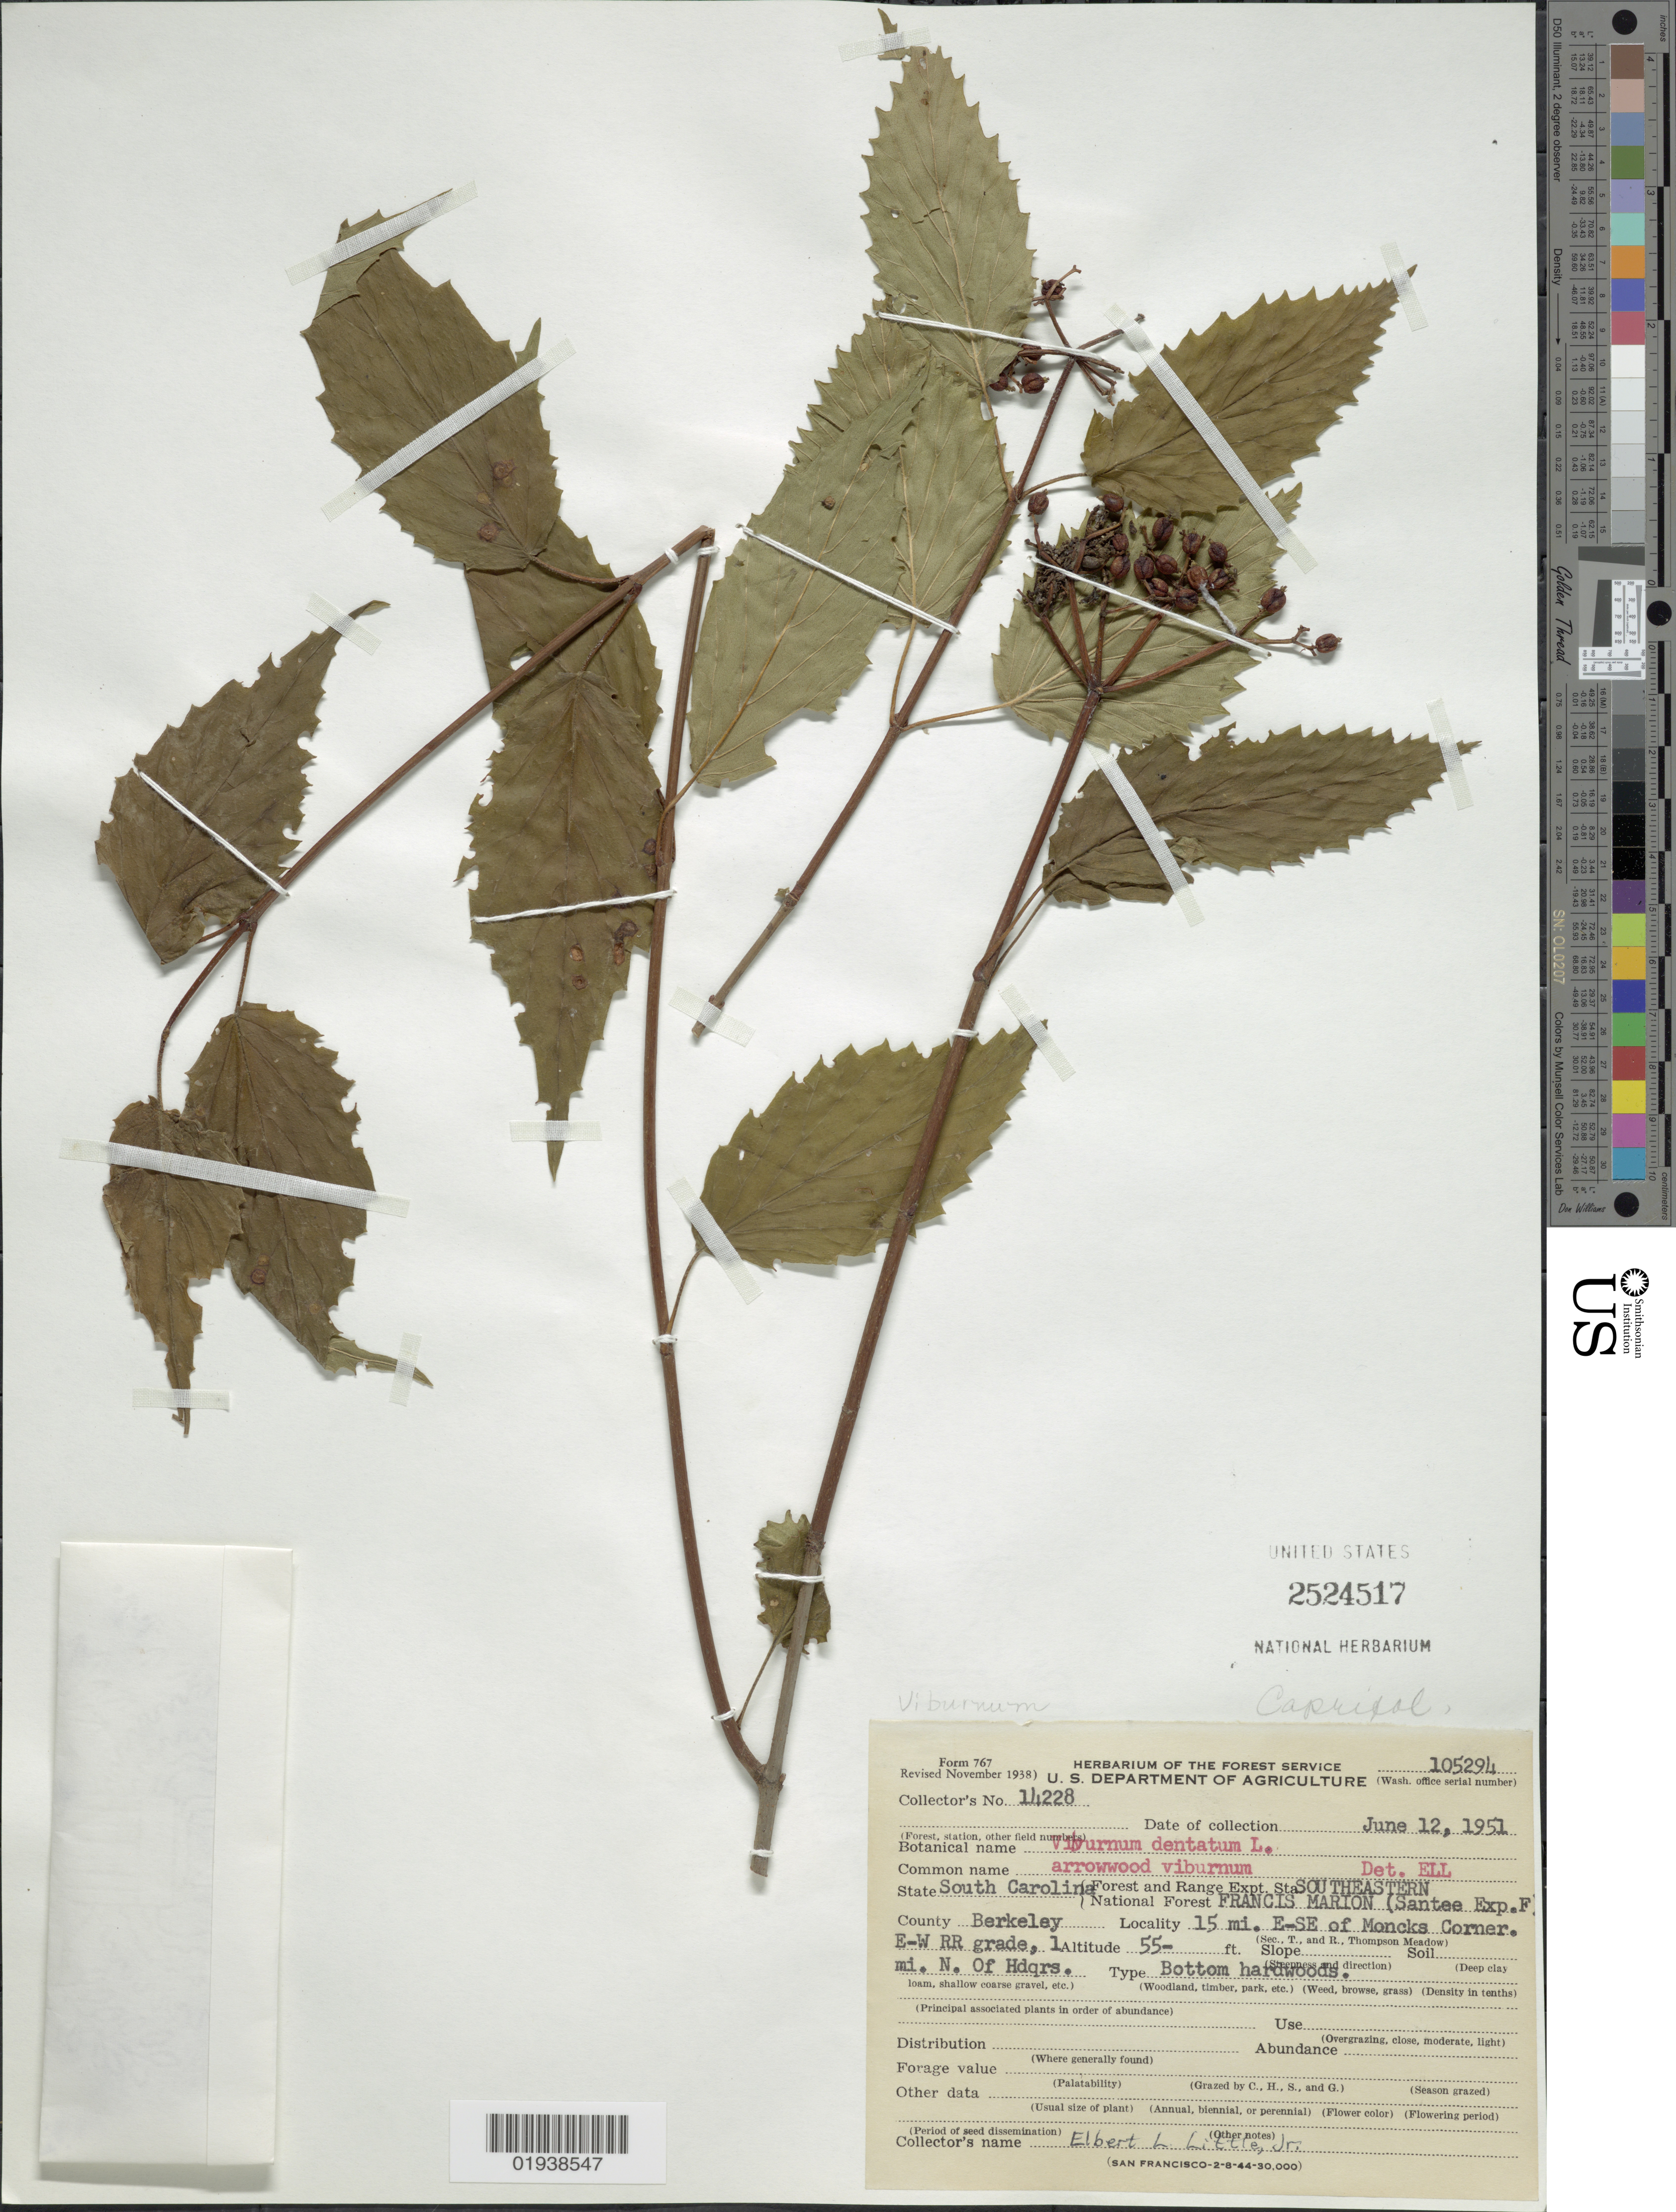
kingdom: Plantae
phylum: Tracheophyta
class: Magnoliopsida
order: Dipsacales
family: Viburnaceae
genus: Viburnum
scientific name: Viburnum dentatum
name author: L.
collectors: E. L. Little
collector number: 14228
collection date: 1951-06-12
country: United States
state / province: South Carolina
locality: Southeastern. National Forest Francis Marion (Santee Exp.F), County Berkeley, 15 mi. E-SE of Moncks Corner. E-W RR grade, 1 mi. N. of Hdqrs.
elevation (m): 17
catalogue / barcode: US 2524517